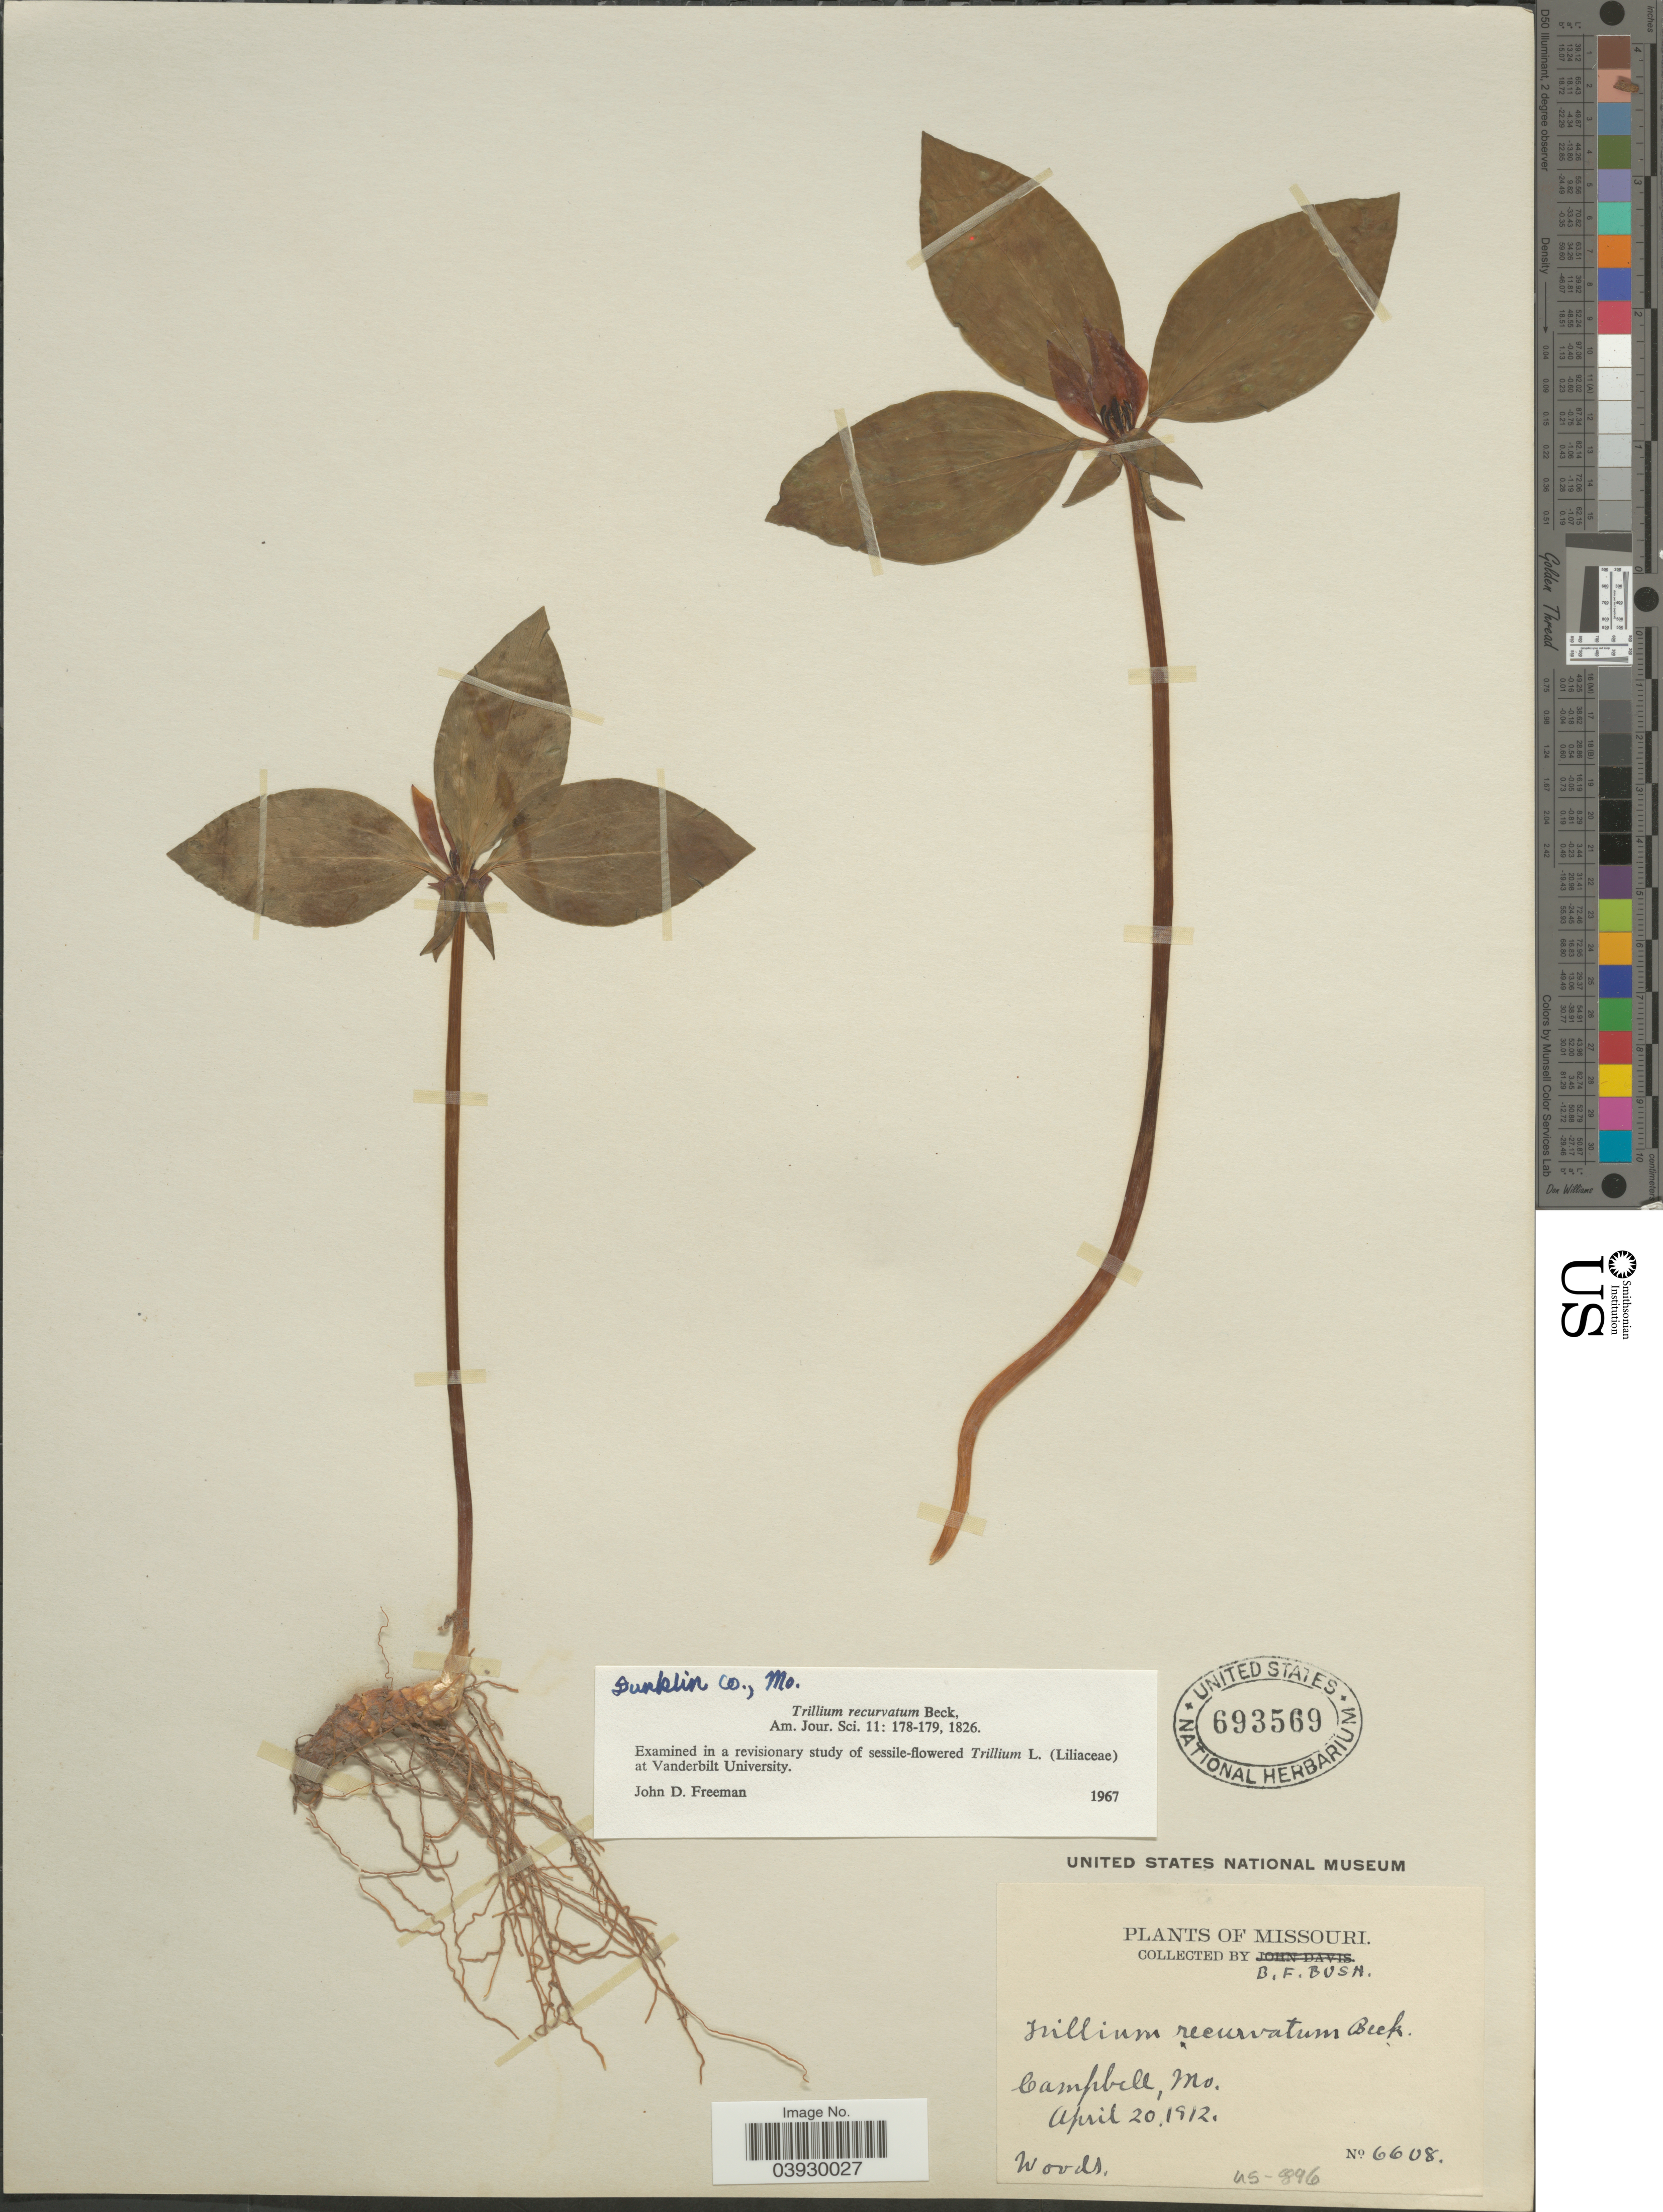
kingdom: Plantae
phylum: Tracheophyta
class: Liliopsida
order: Liliales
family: Melanthiaceae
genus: Trillium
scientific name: Trillium recurvatum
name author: L.C. Beck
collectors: B. F. Bush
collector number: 6608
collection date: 1912-04-20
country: United States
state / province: Missouri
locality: Campbell.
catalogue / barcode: US 693569